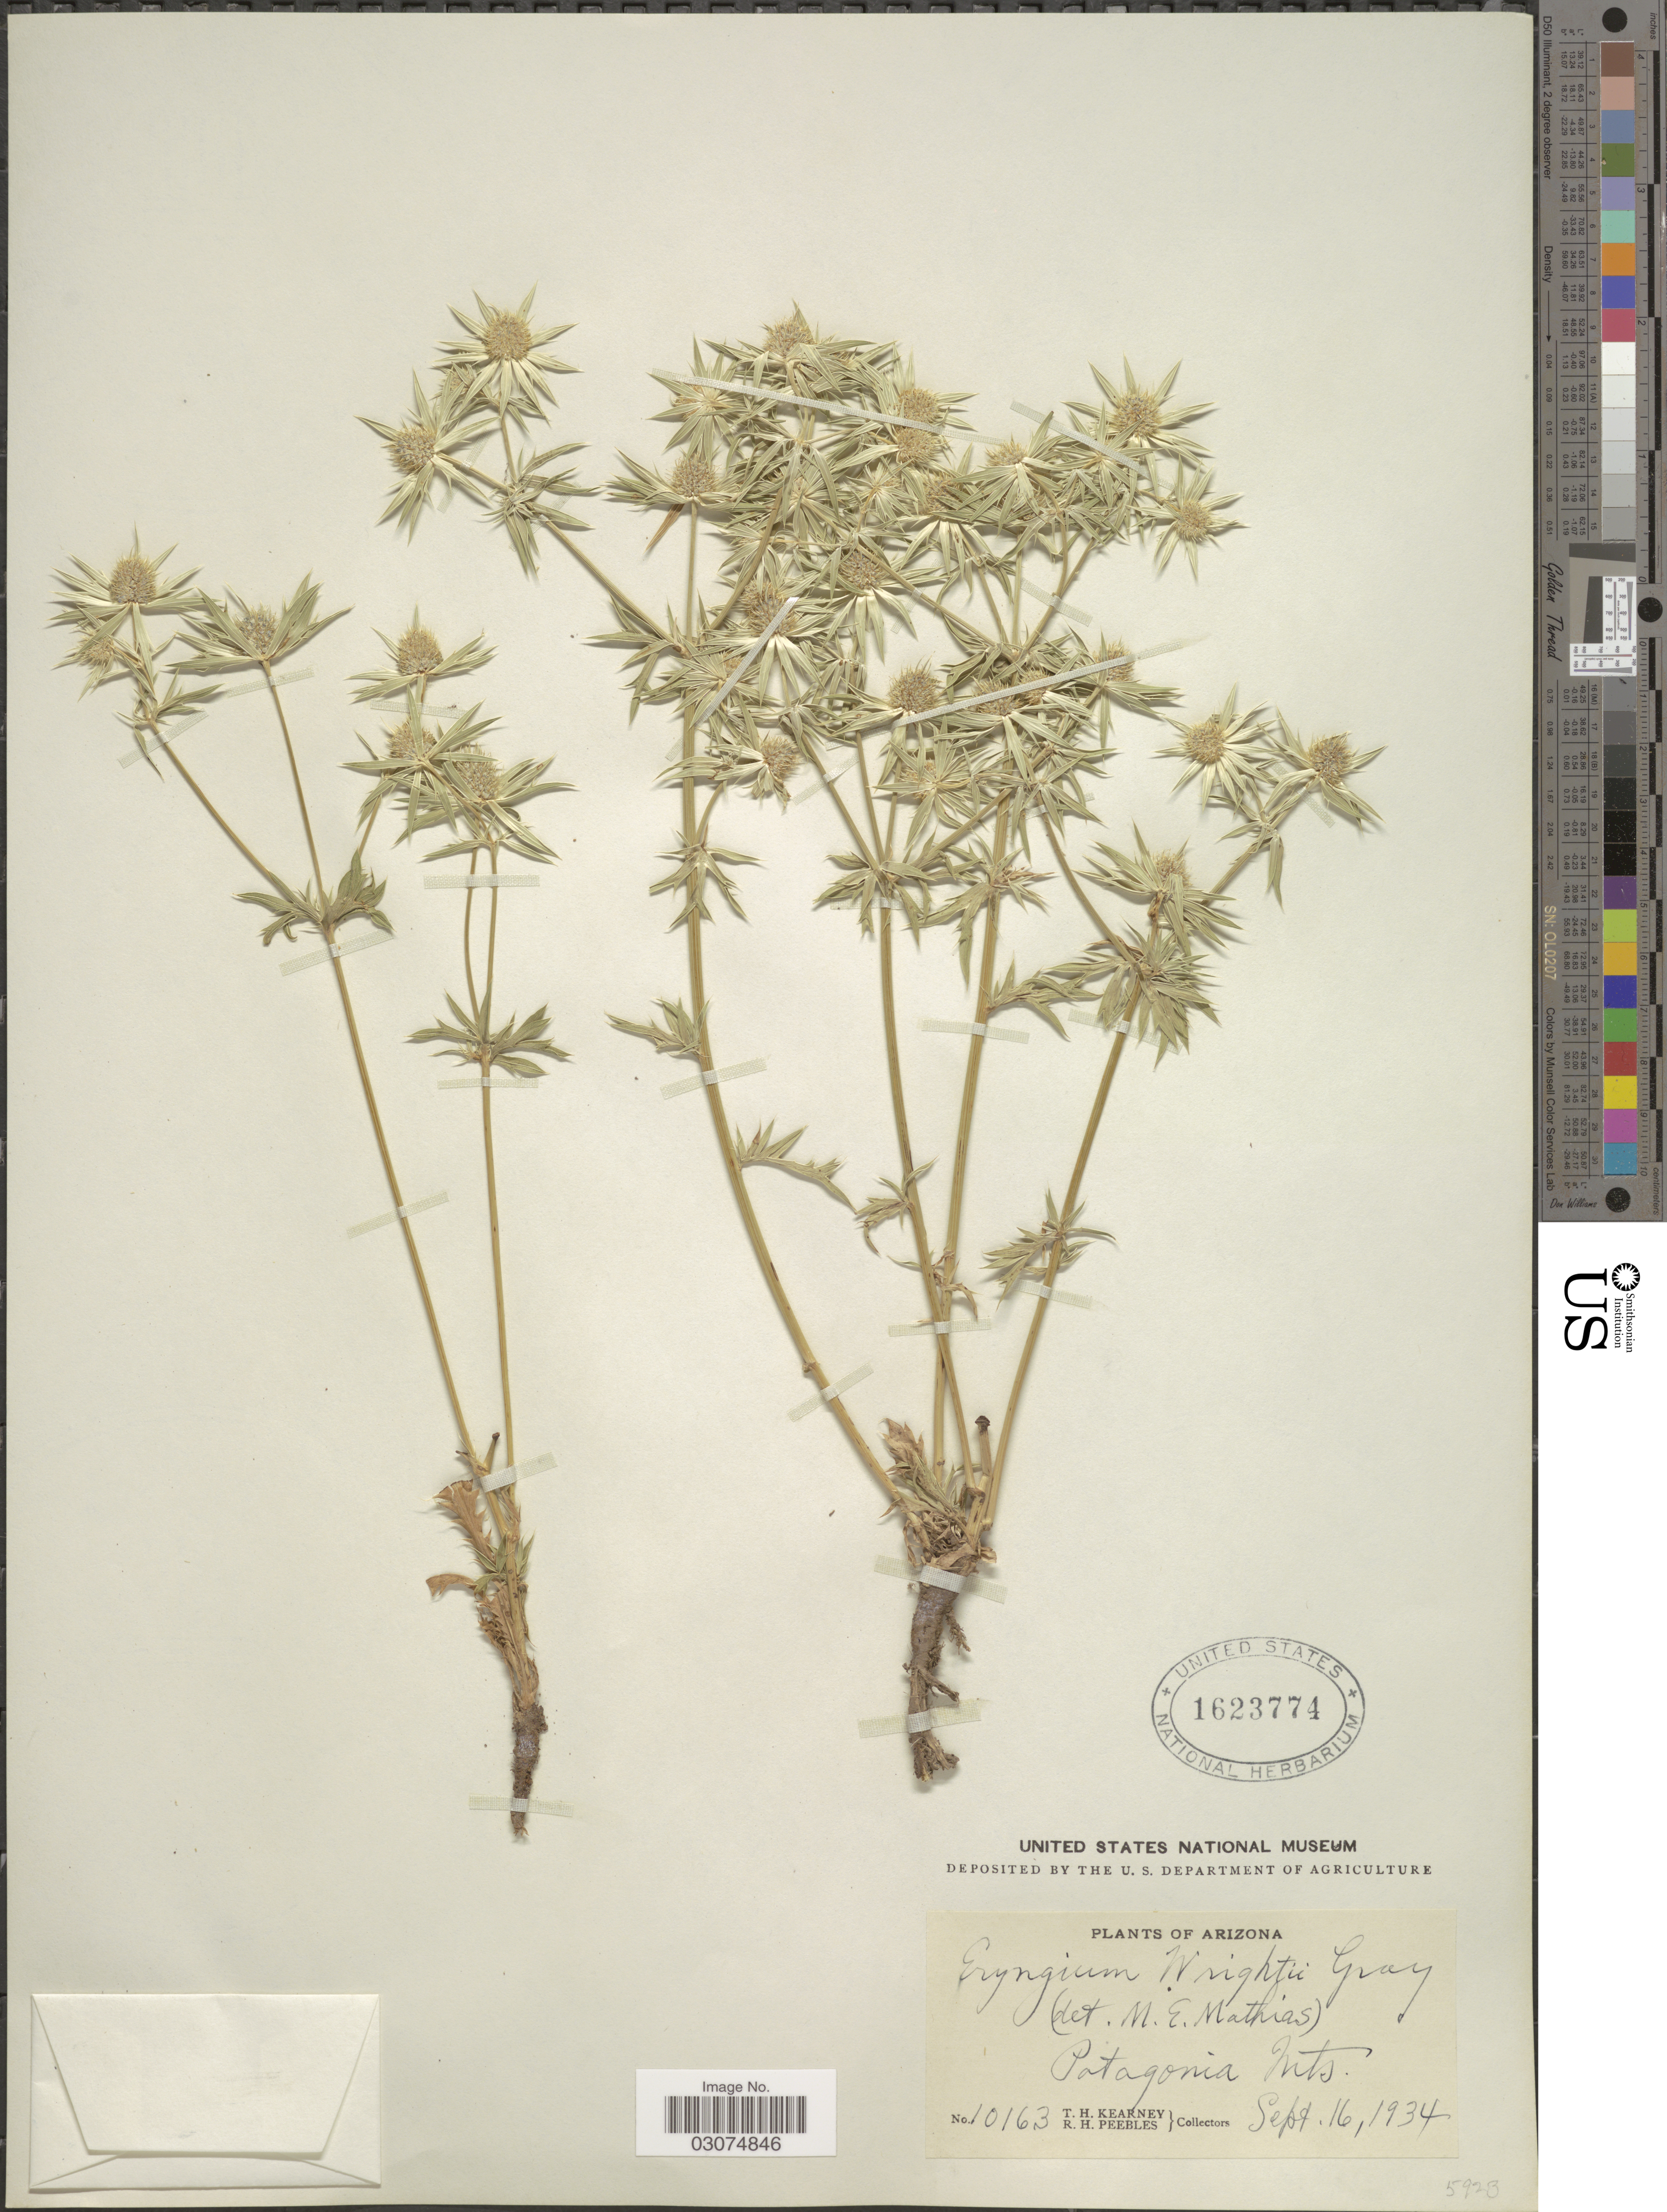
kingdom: Plantae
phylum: Tracheophyta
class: Magnoliopsida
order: Apiales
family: Apiaceae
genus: Eryngium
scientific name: Eryngium heterophyllum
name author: Engelm.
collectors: T. H. Kearney & R. H. Peebles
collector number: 10163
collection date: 1934-09-16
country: United States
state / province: Arizona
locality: Patagonia Mts.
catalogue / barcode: US 1623774